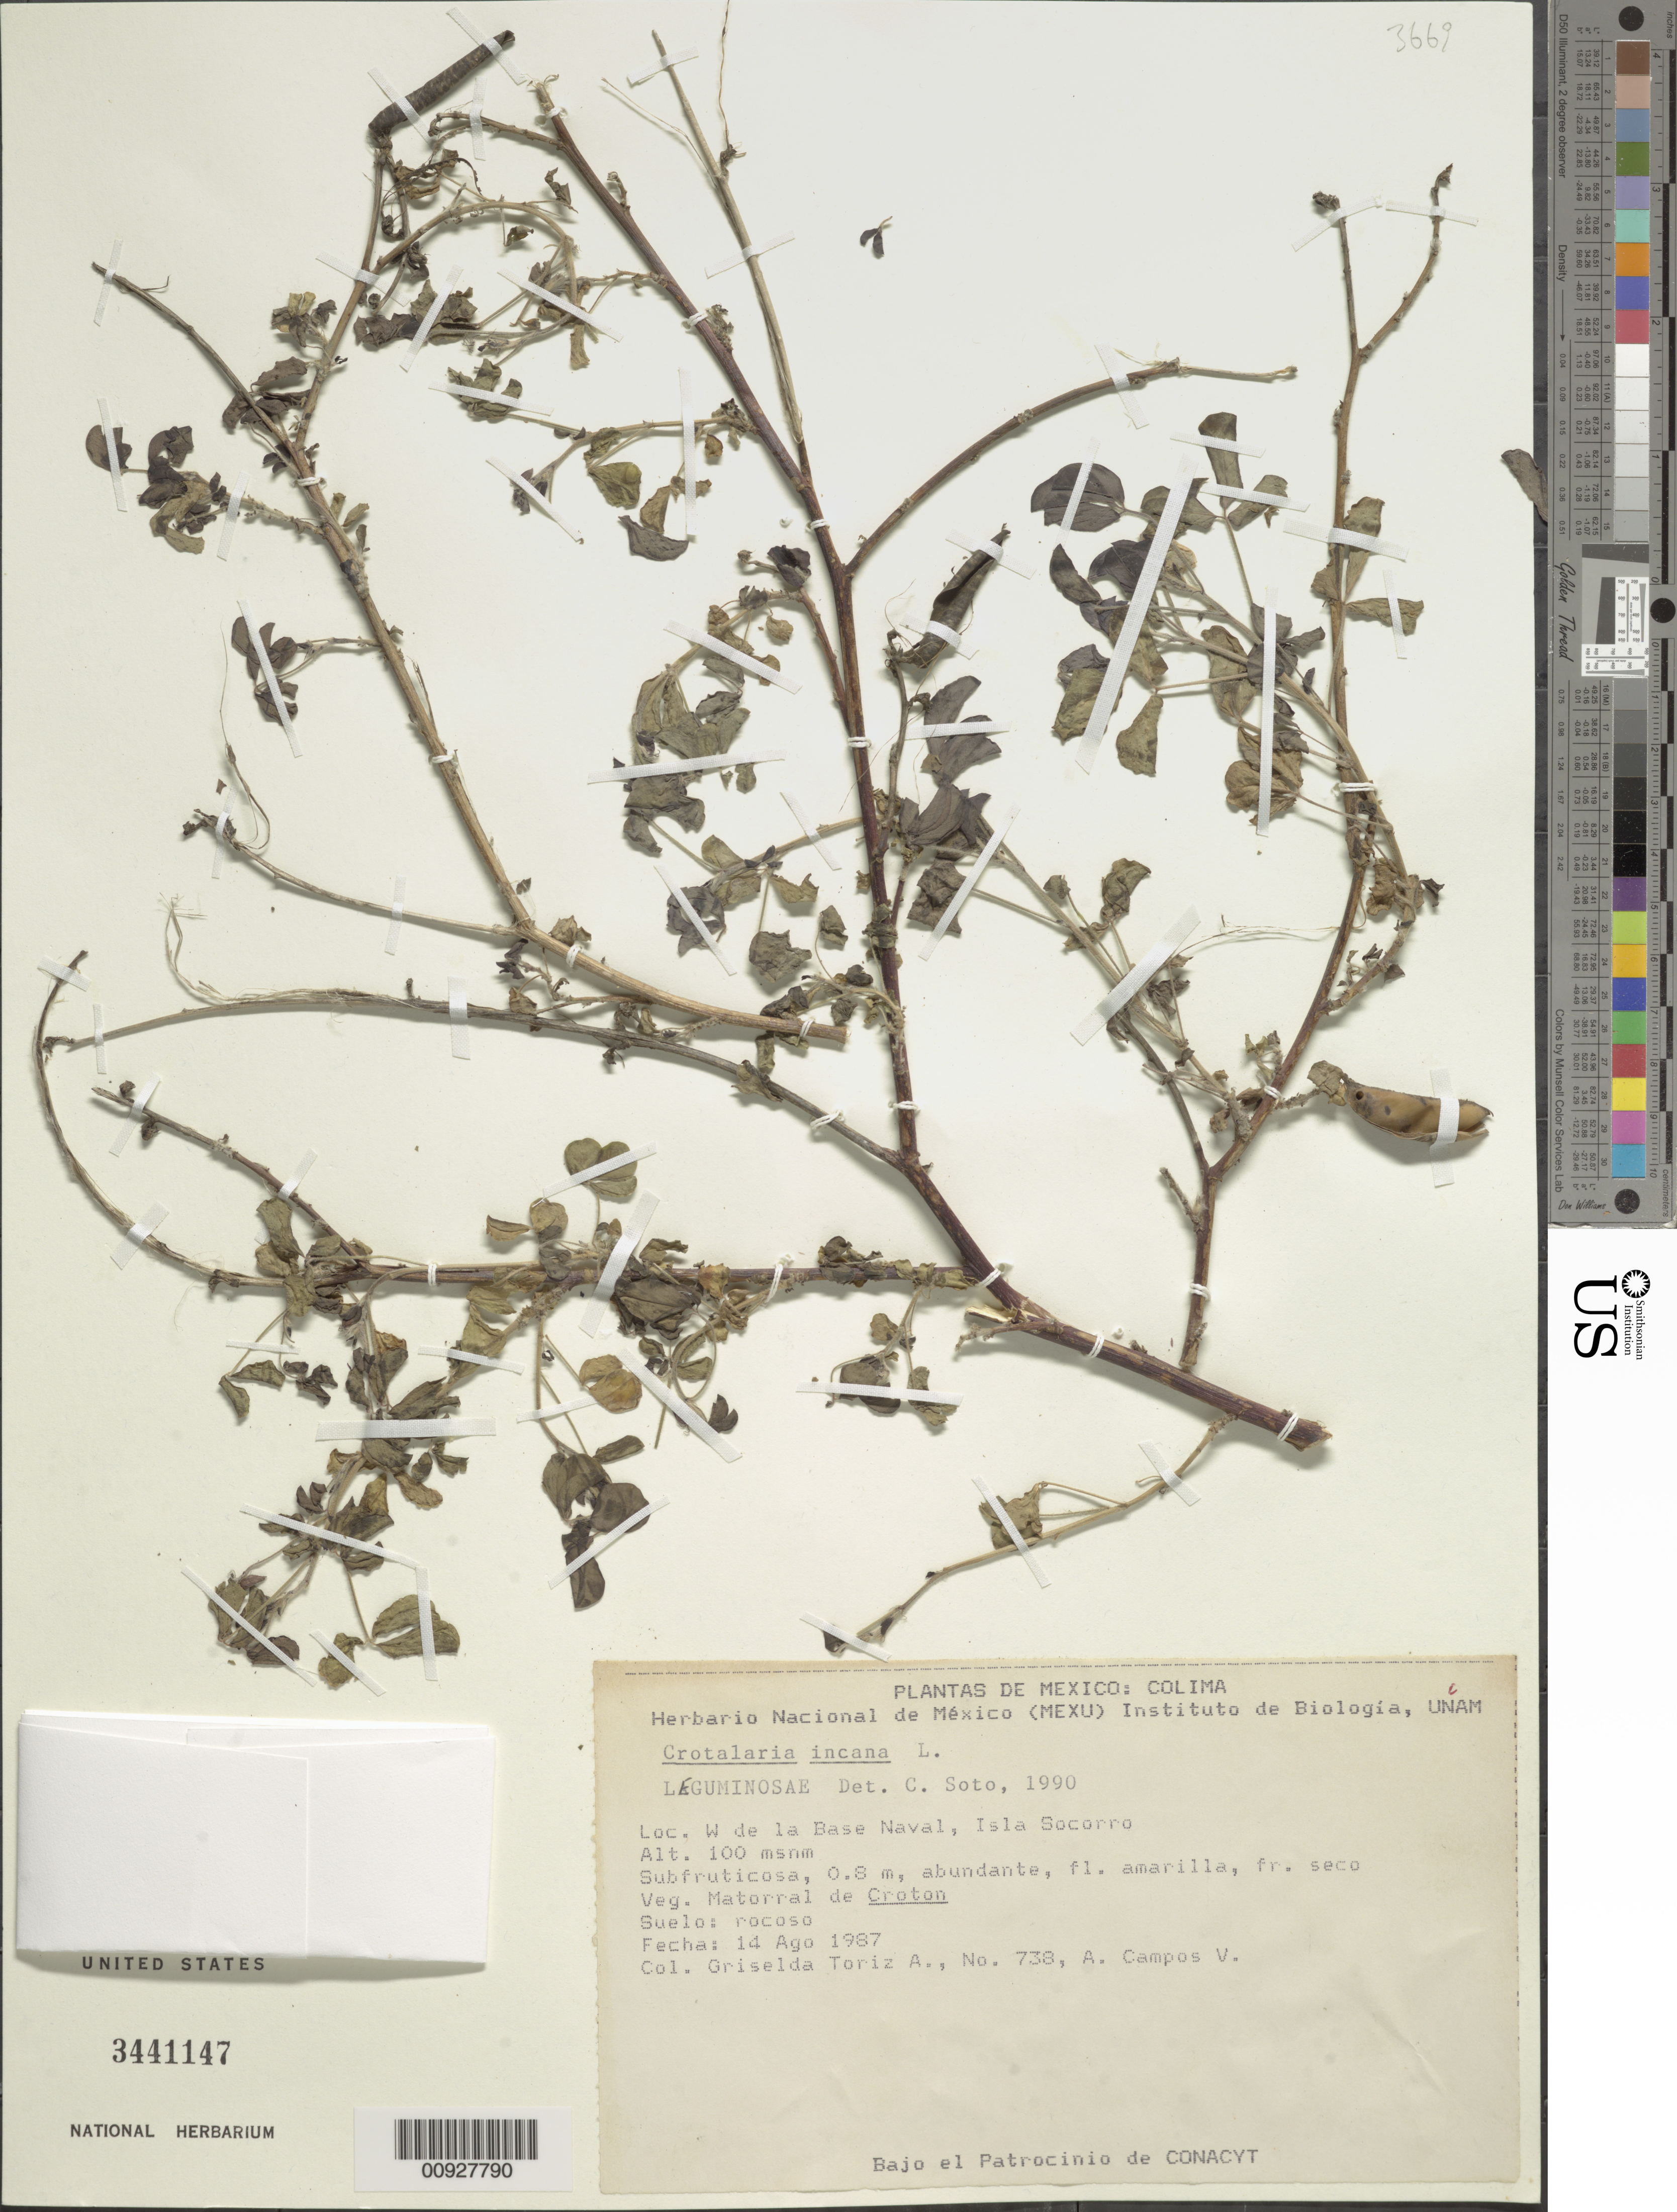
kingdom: Plantae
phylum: Tracheophyta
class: Magnoliopsida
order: Fabales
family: Fabaceae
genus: Crotalaria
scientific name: Crotalaria incana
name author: L.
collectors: G. Toriz A. & A. Campos V.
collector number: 738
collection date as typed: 14 Aug 1987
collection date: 1987-08-14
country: Mexico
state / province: Colima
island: Socorro I.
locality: W. de la Base Naval, Isla Socorro.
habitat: Veg. Matorral de Croton; suelo rocoso.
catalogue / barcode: US 3441147